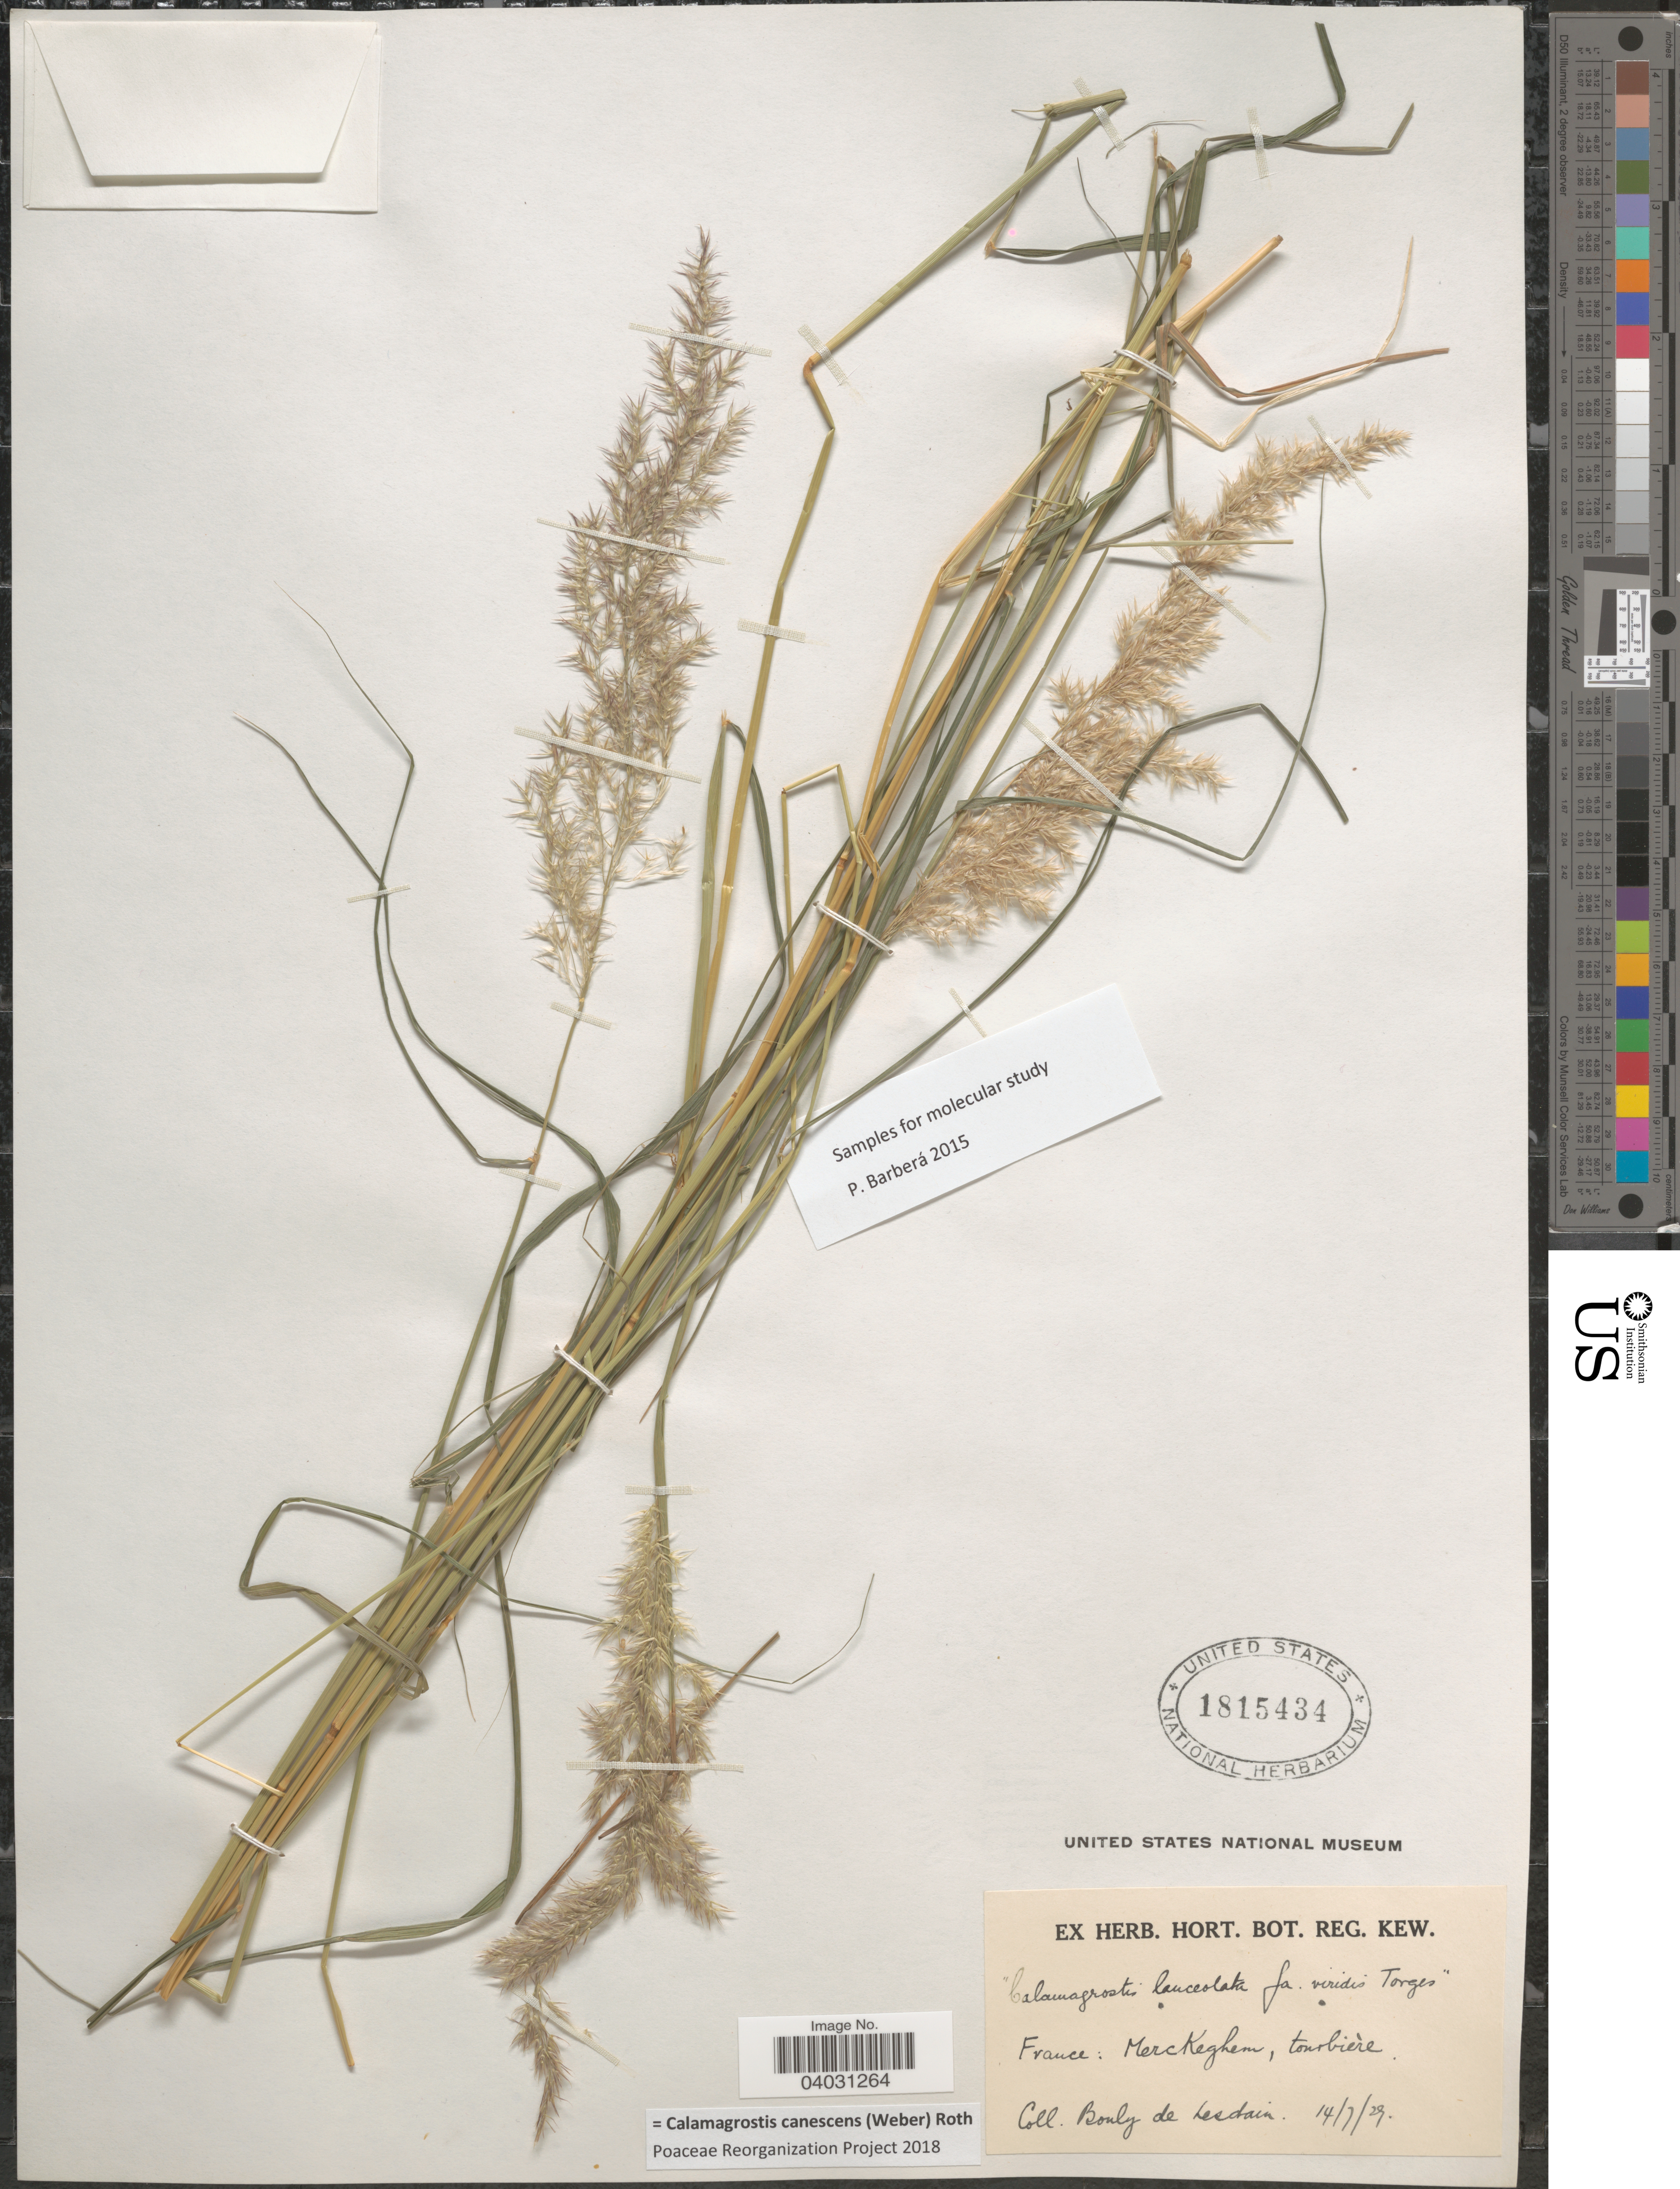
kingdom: Plantae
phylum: Tracheophyta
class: Liliopsida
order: Poales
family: Poaceae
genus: Calamagrostis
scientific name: Calamagrostis canescens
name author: (G.H. Weber) Roth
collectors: M. Bouly de Lesdain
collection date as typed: Transcribed d/m/y: 14/7/29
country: France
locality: MercKeghem, tourbière.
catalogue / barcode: US 1815434